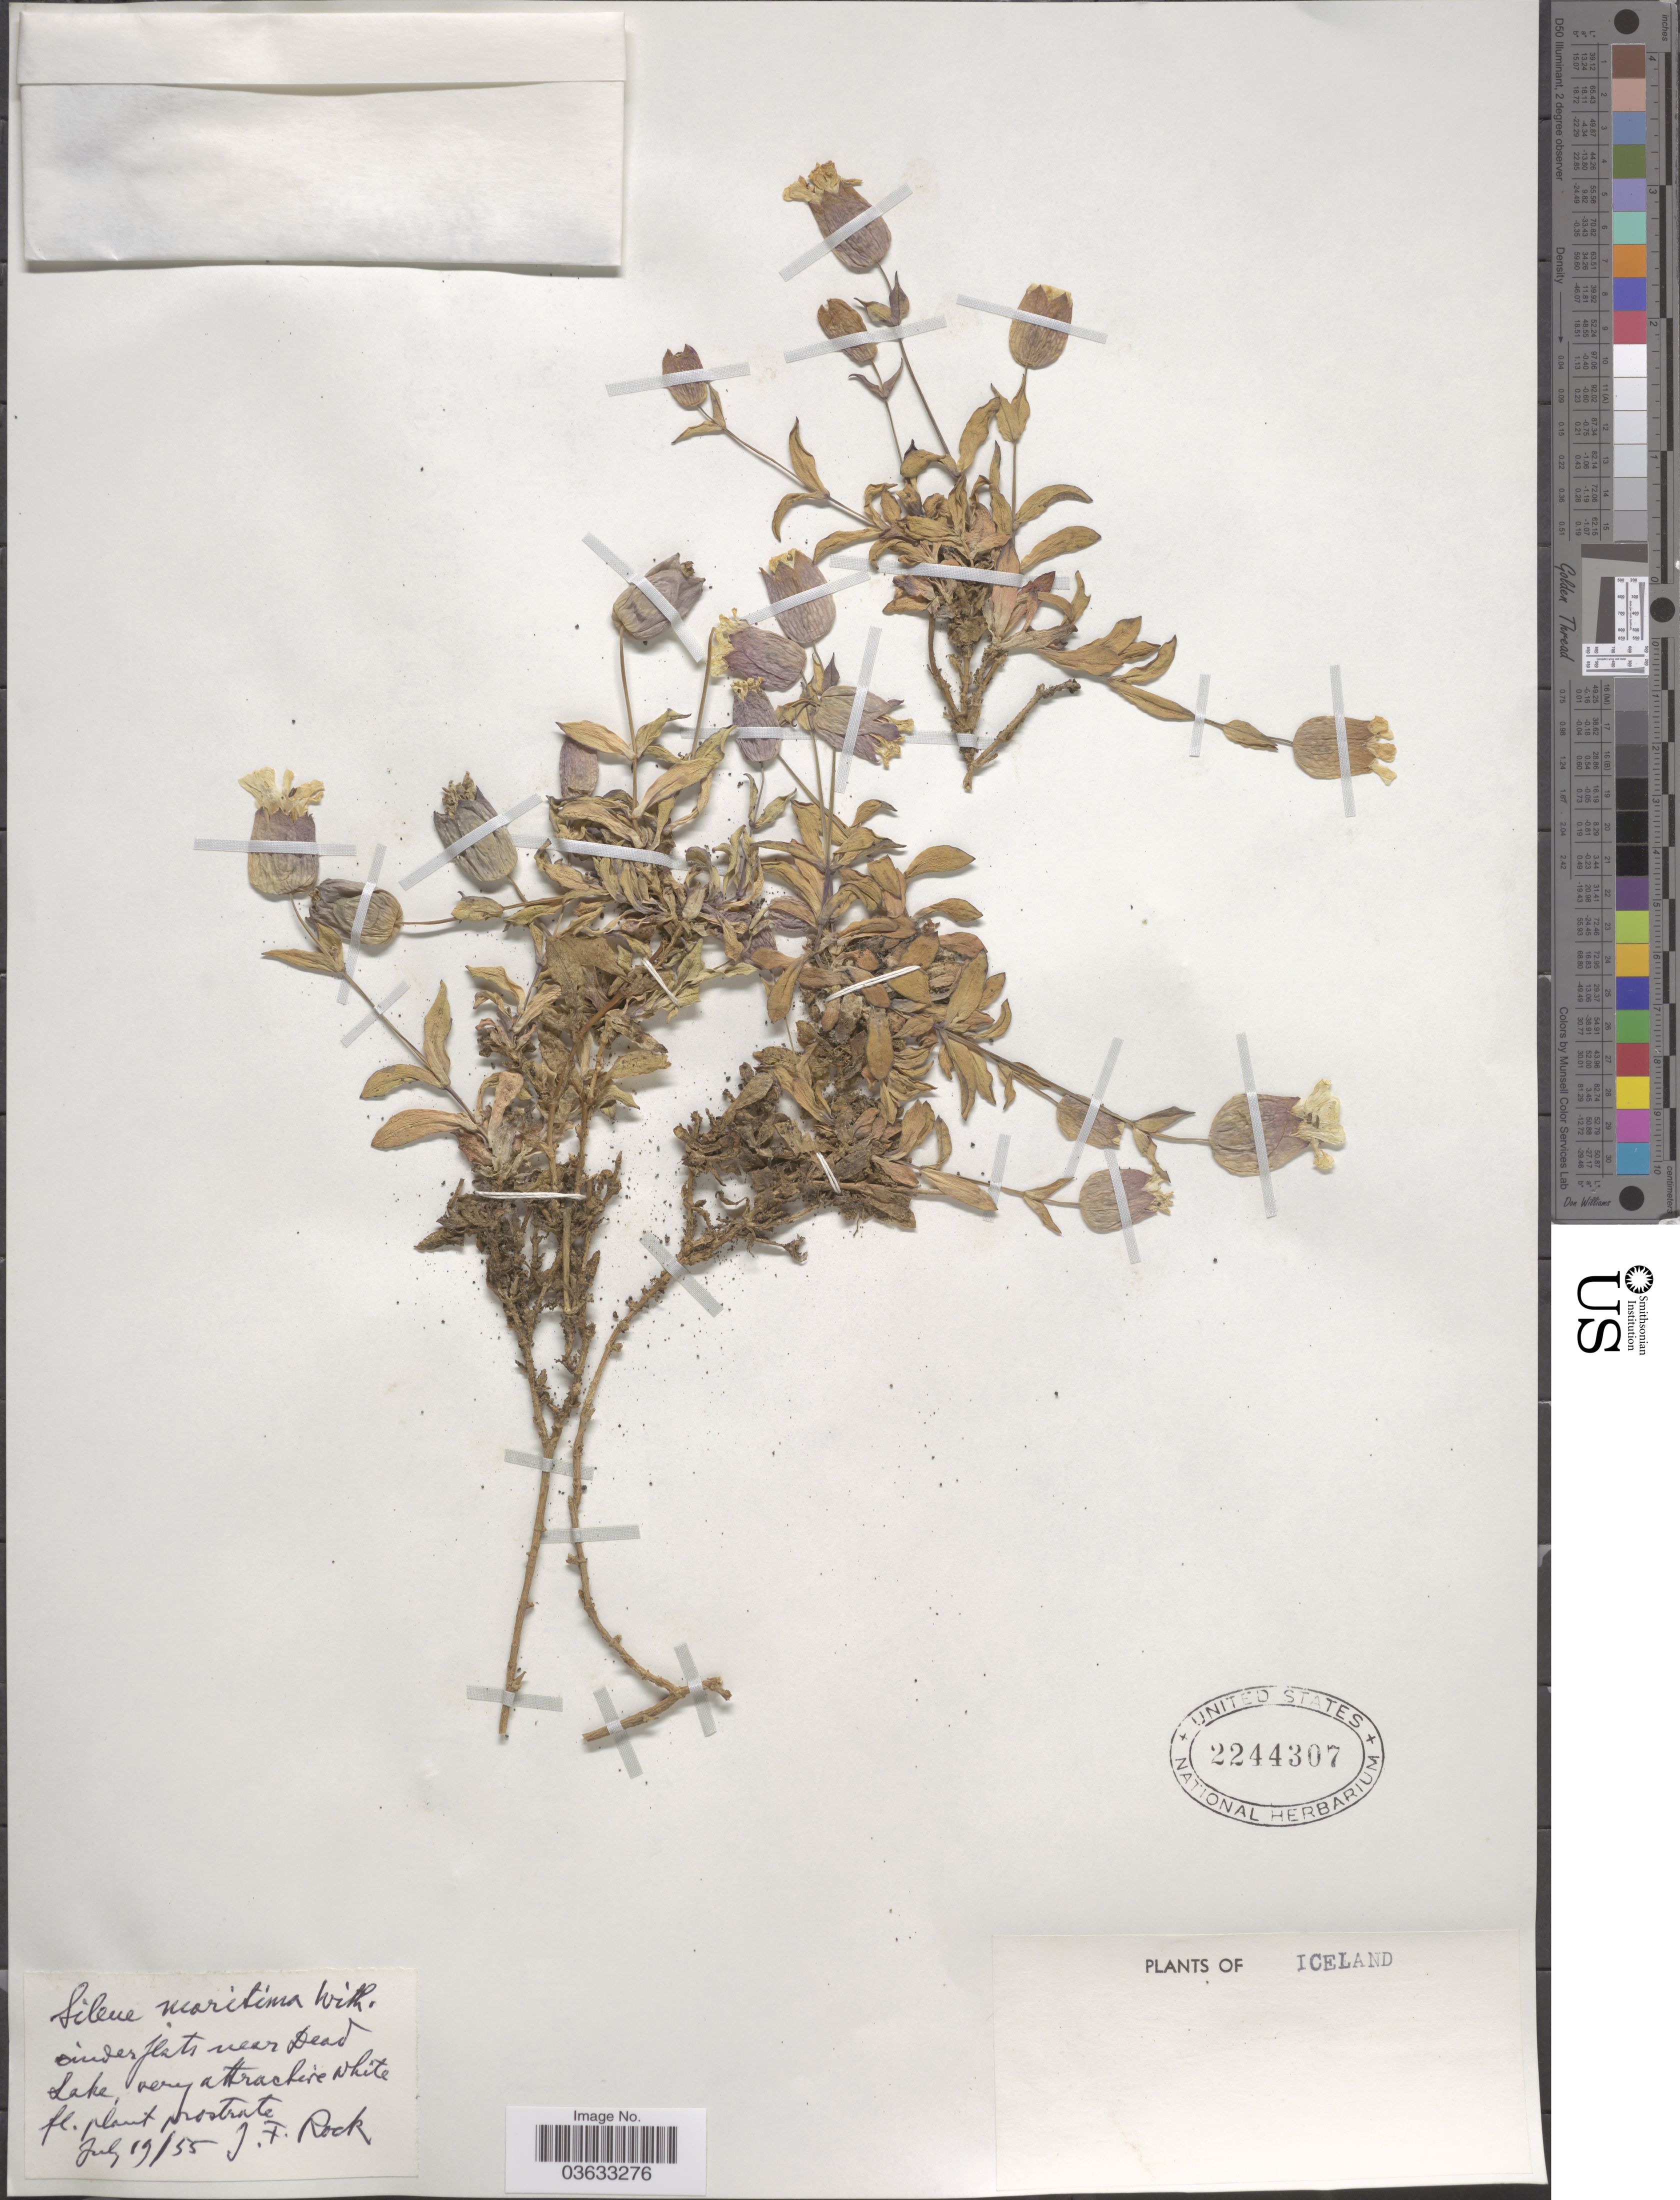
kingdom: Plantae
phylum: Tracheophyta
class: Magnoliopsida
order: Caryophyllales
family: Caryophyllaceae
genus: Silene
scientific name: Silene maritima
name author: With.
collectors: J. Rock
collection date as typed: Transcribed d/m/y: 19/7/55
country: Iceland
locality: Flats near Dead Lake.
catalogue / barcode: US 2244307